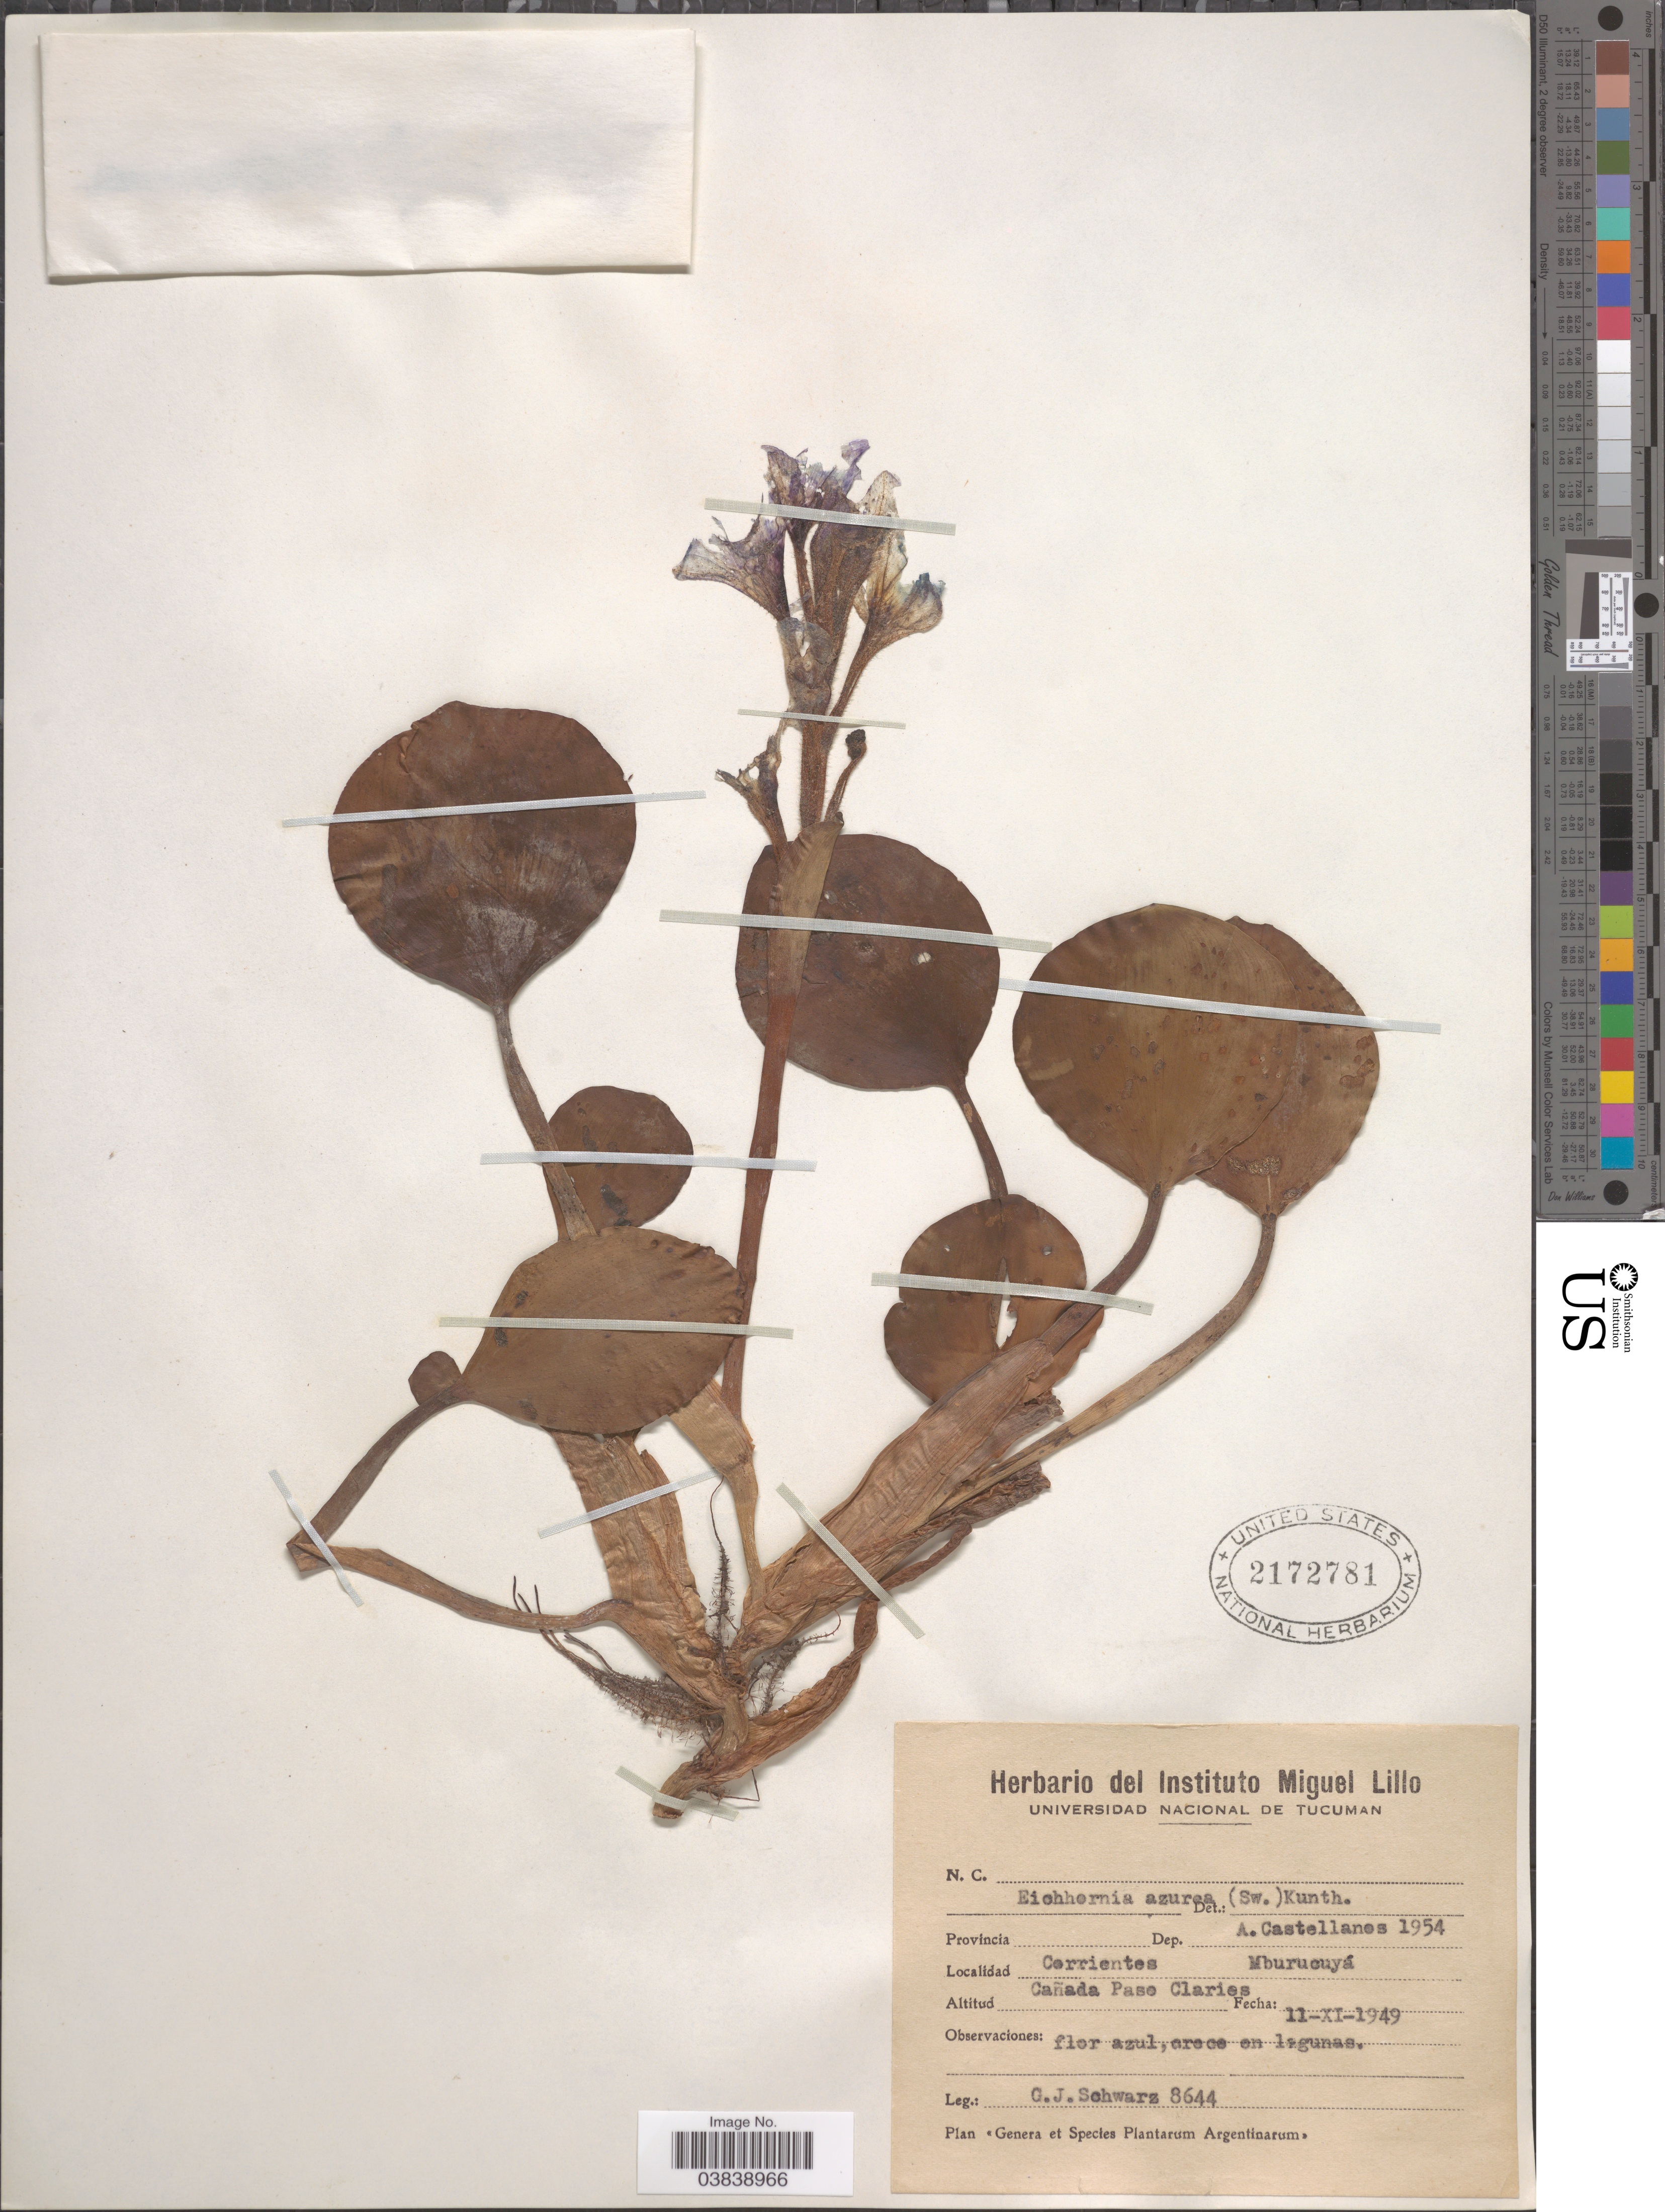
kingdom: Plantae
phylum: Tracheophyta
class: Liliopsida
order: Commelinales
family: Pontederiaceae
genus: Eichhornia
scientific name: Eichhornia azurea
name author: (Sw.) Kunth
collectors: G. J. Schwarz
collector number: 8644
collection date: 1949-11-11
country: Argentina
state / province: Corrientes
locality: Dep. Mburucuyá. Cañada Paso Claries.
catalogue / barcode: US 2172781